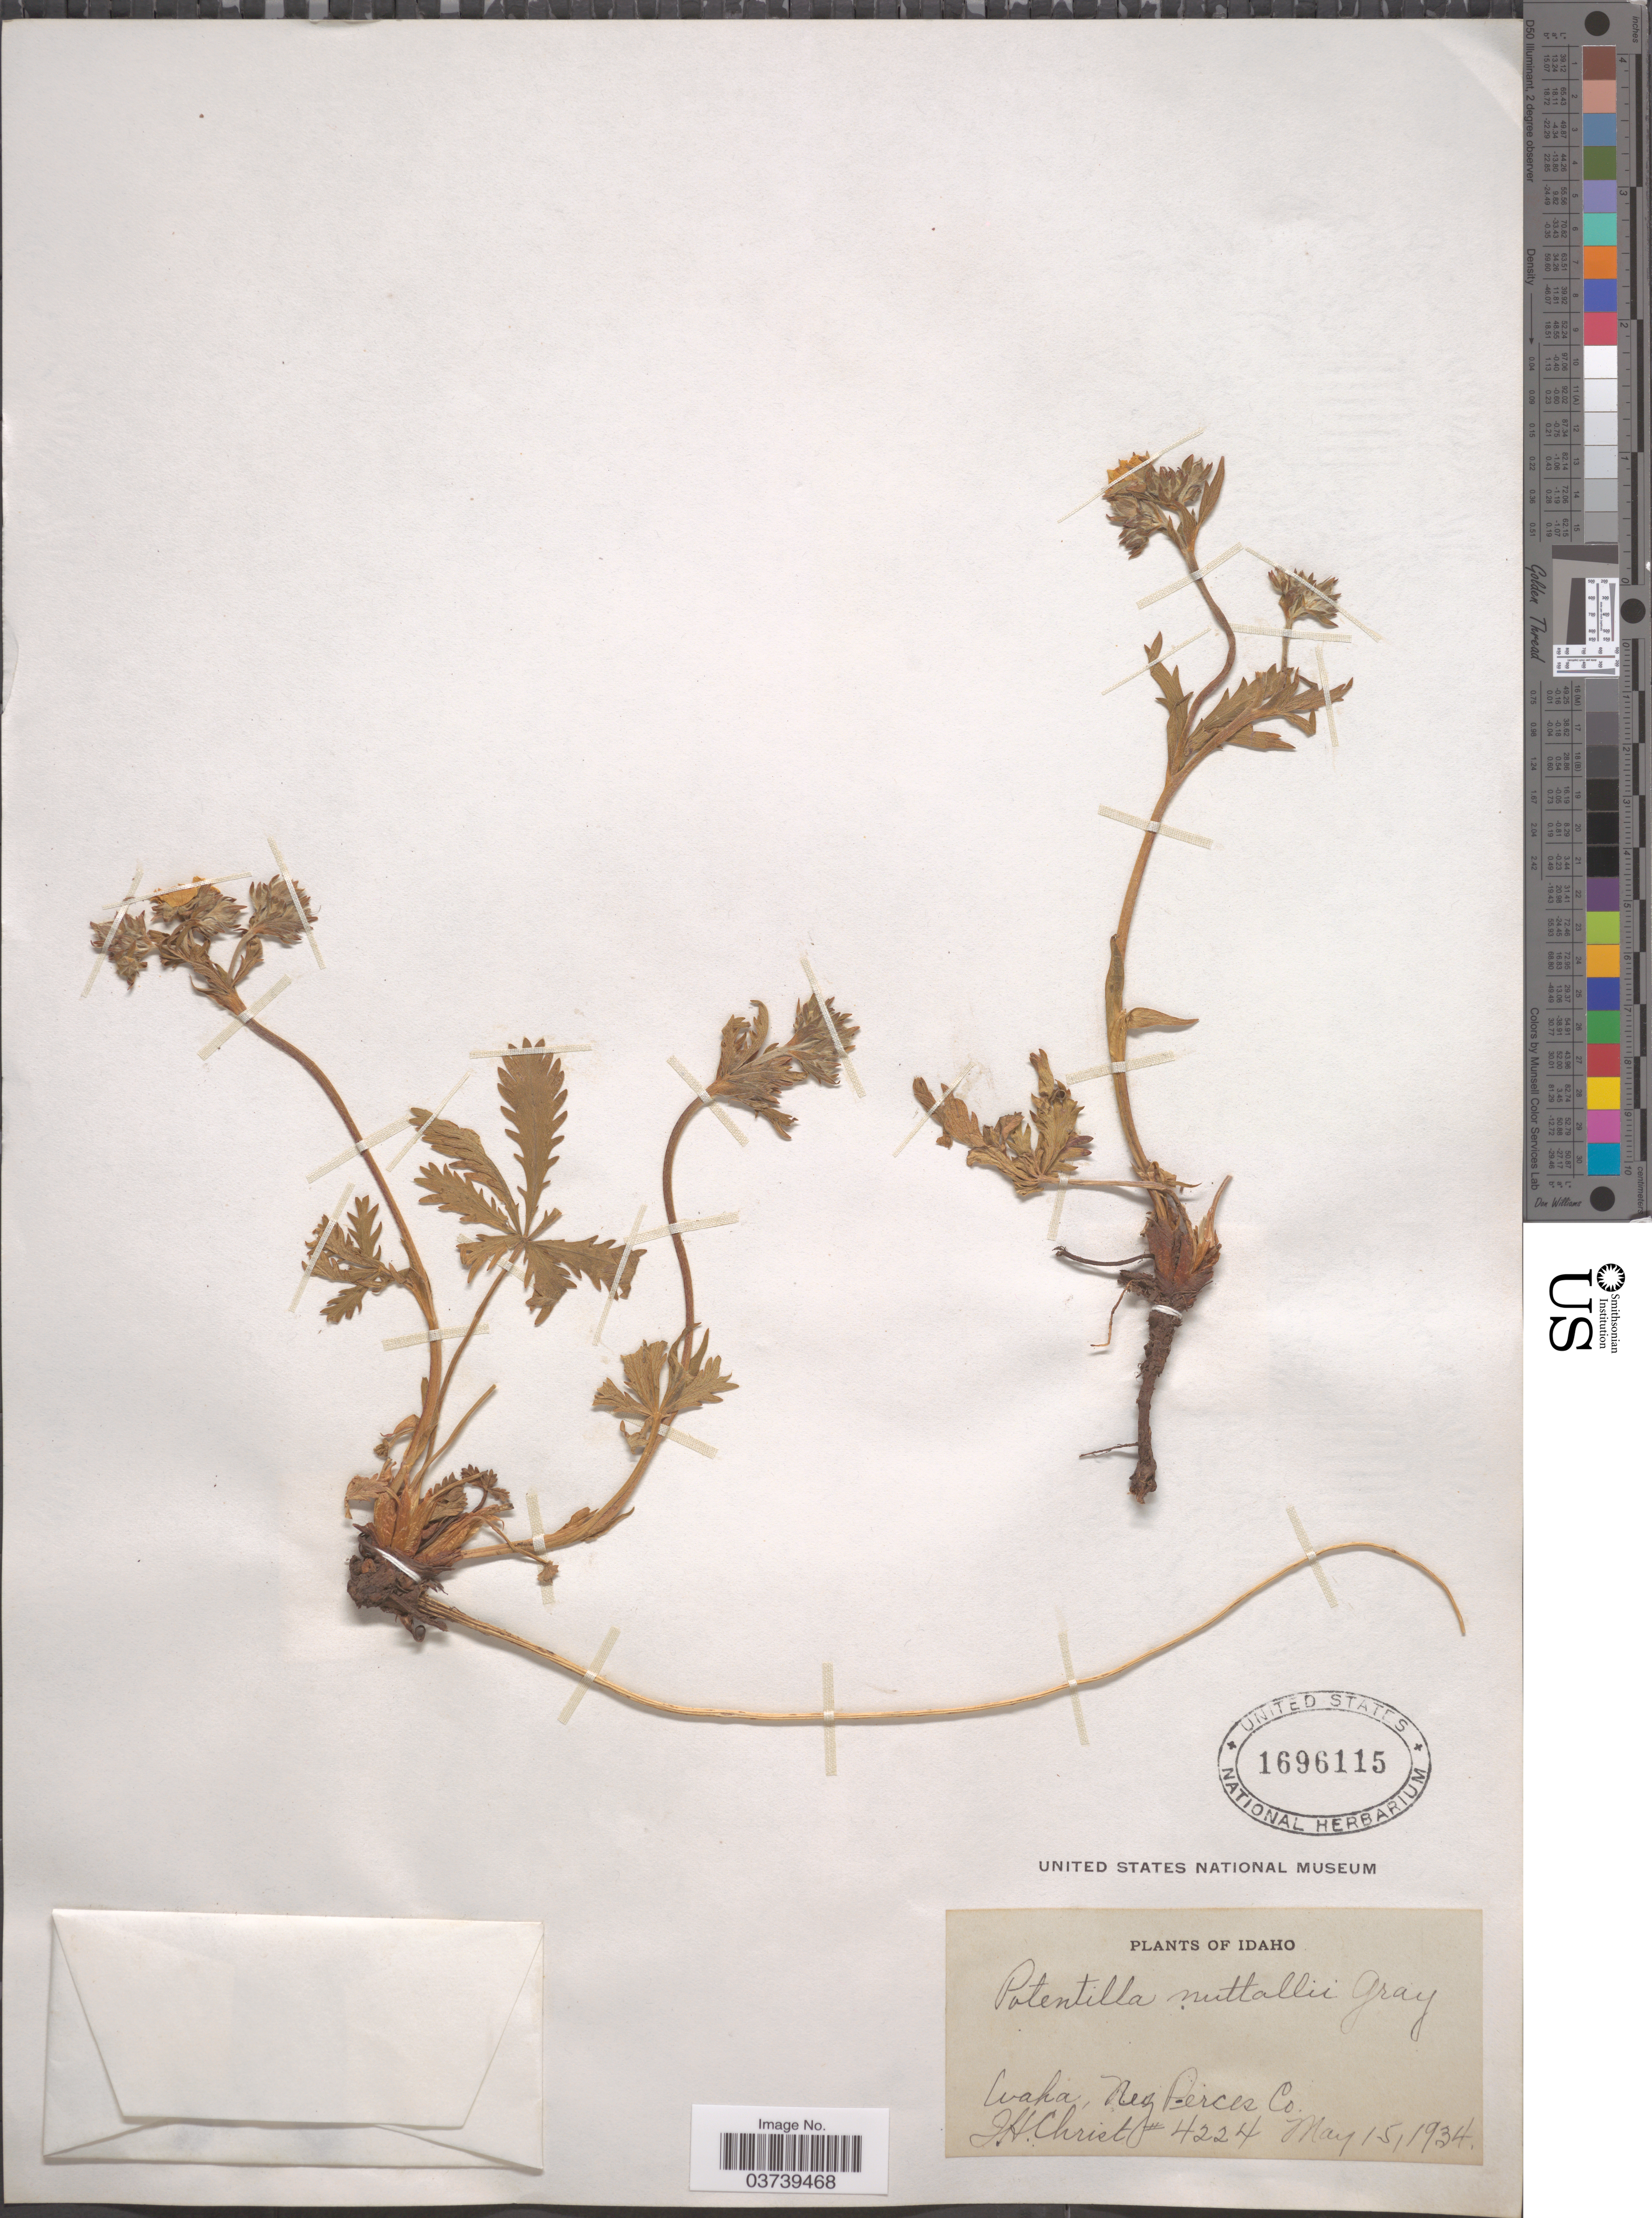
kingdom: Plantae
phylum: Tracheophyta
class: Magnoliopsida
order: Rosales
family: Rosaceae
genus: Potentilla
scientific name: Potentilla gracilis var. fastigiata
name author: (Nutt.) S. Watson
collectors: J. H. Christ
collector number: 4224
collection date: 1934-05-15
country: United States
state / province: Idaho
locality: Waha, Nez Perces Co.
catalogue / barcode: US 1696115